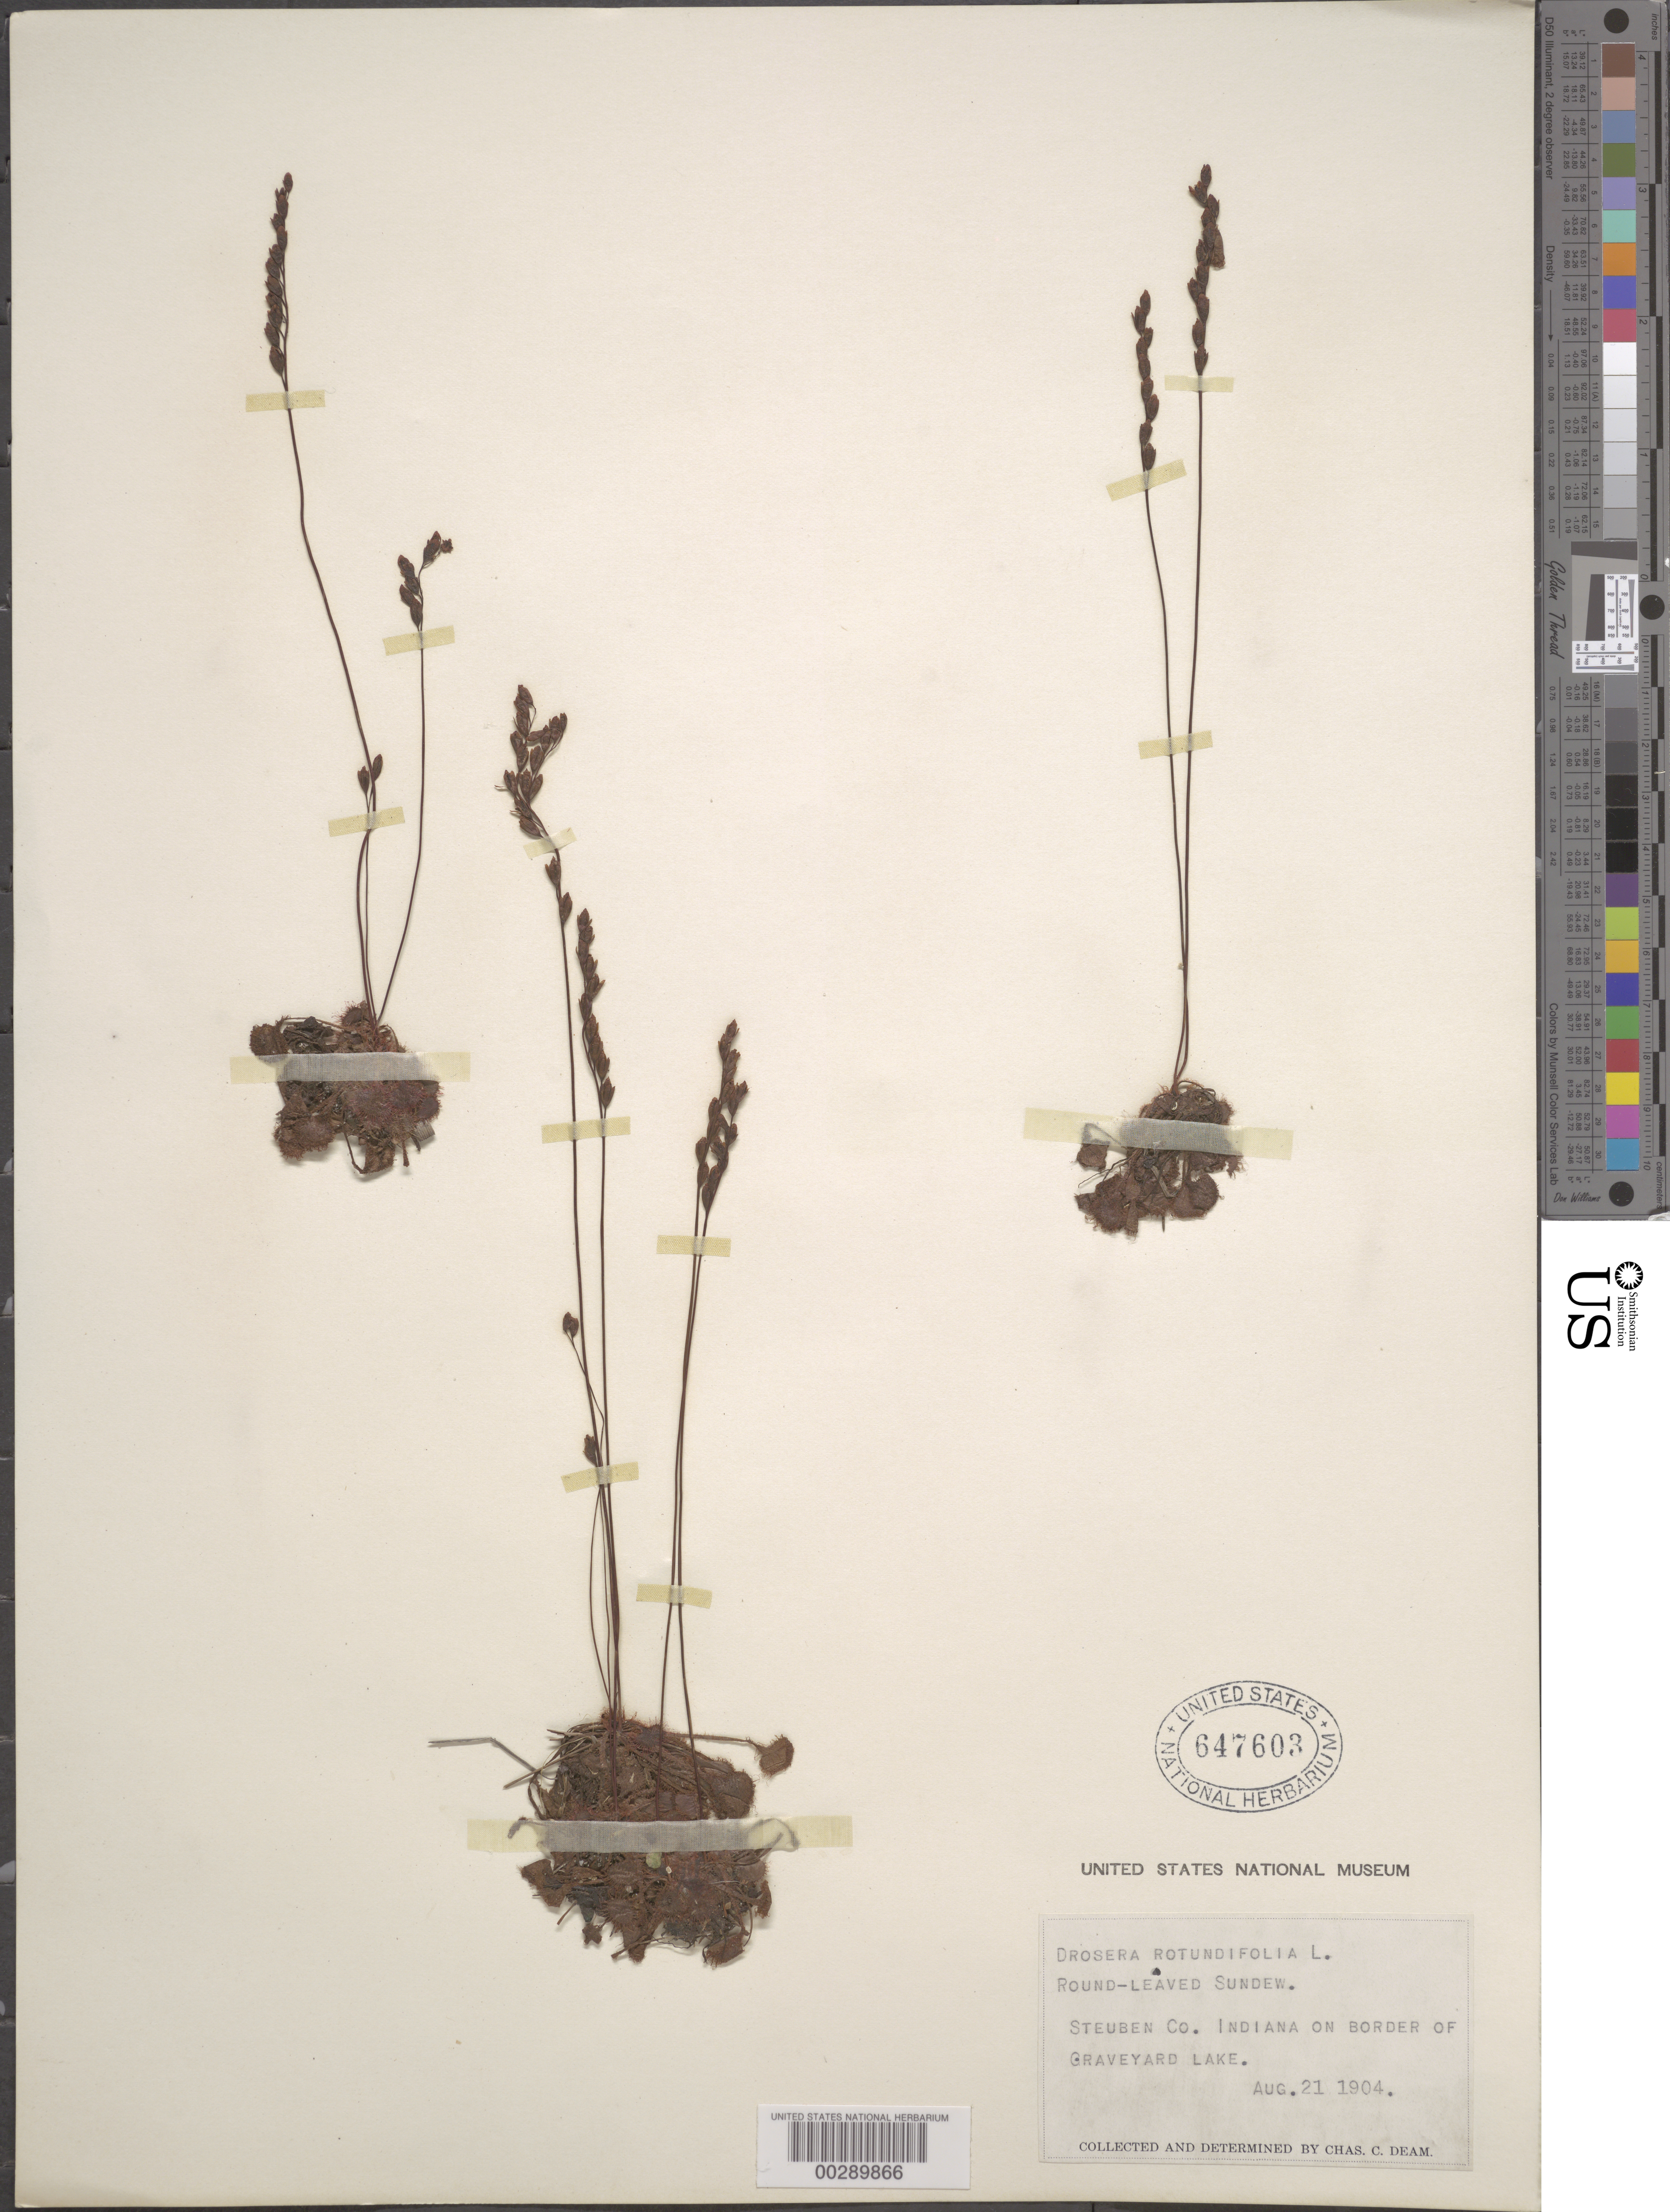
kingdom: Plantae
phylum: Tracheophyta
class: Magnoliopsida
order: Caryophyllales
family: Droseraceae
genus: Drosera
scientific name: Drosera rotundifolia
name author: L.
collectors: C. C. Deam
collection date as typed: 21 Aug 1904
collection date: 1904-08-21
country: United States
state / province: Indiana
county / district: Steuben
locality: Edge of graveyard lake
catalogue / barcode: US 647603